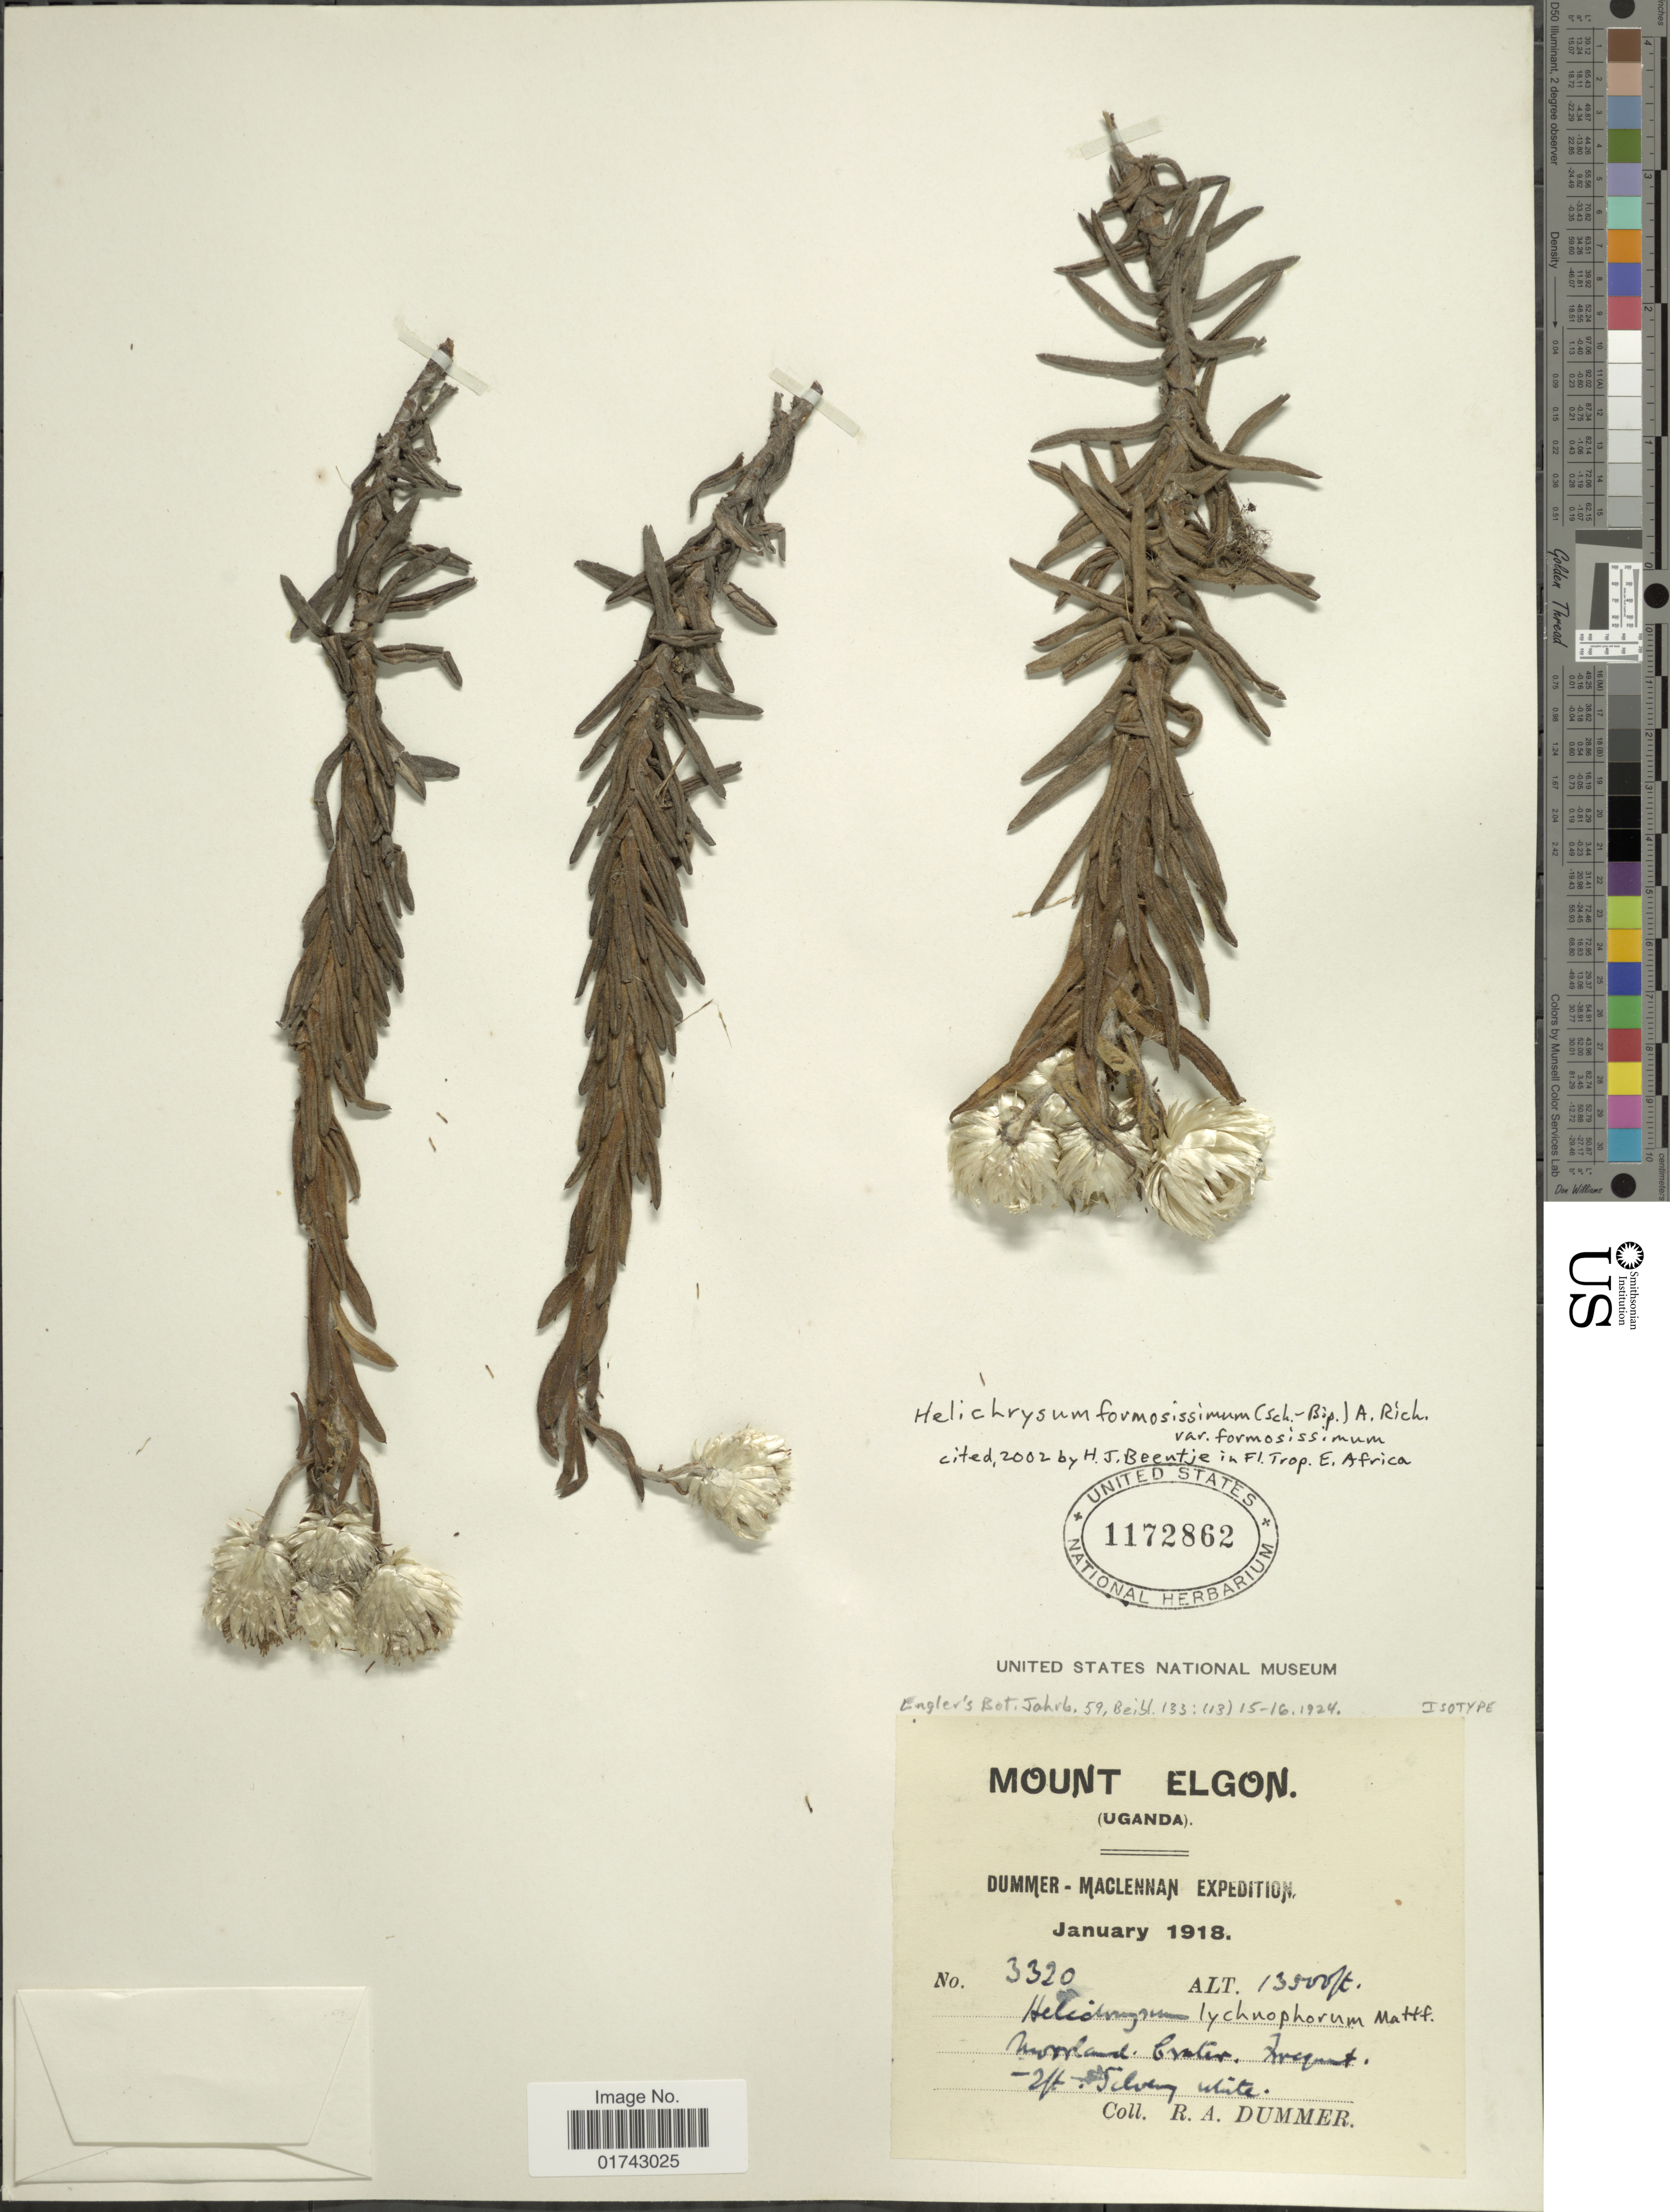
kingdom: Plantae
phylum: Tracheophyta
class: Magnoliopsida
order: Asterales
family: Asteraceae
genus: Helichrysum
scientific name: Helichrysum formosissimum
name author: Sch. Bip.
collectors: R. Dümmer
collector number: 3320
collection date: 1918-01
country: Uganda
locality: Mount Elgon, Moorland, crater.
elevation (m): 4115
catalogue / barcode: US 1172862